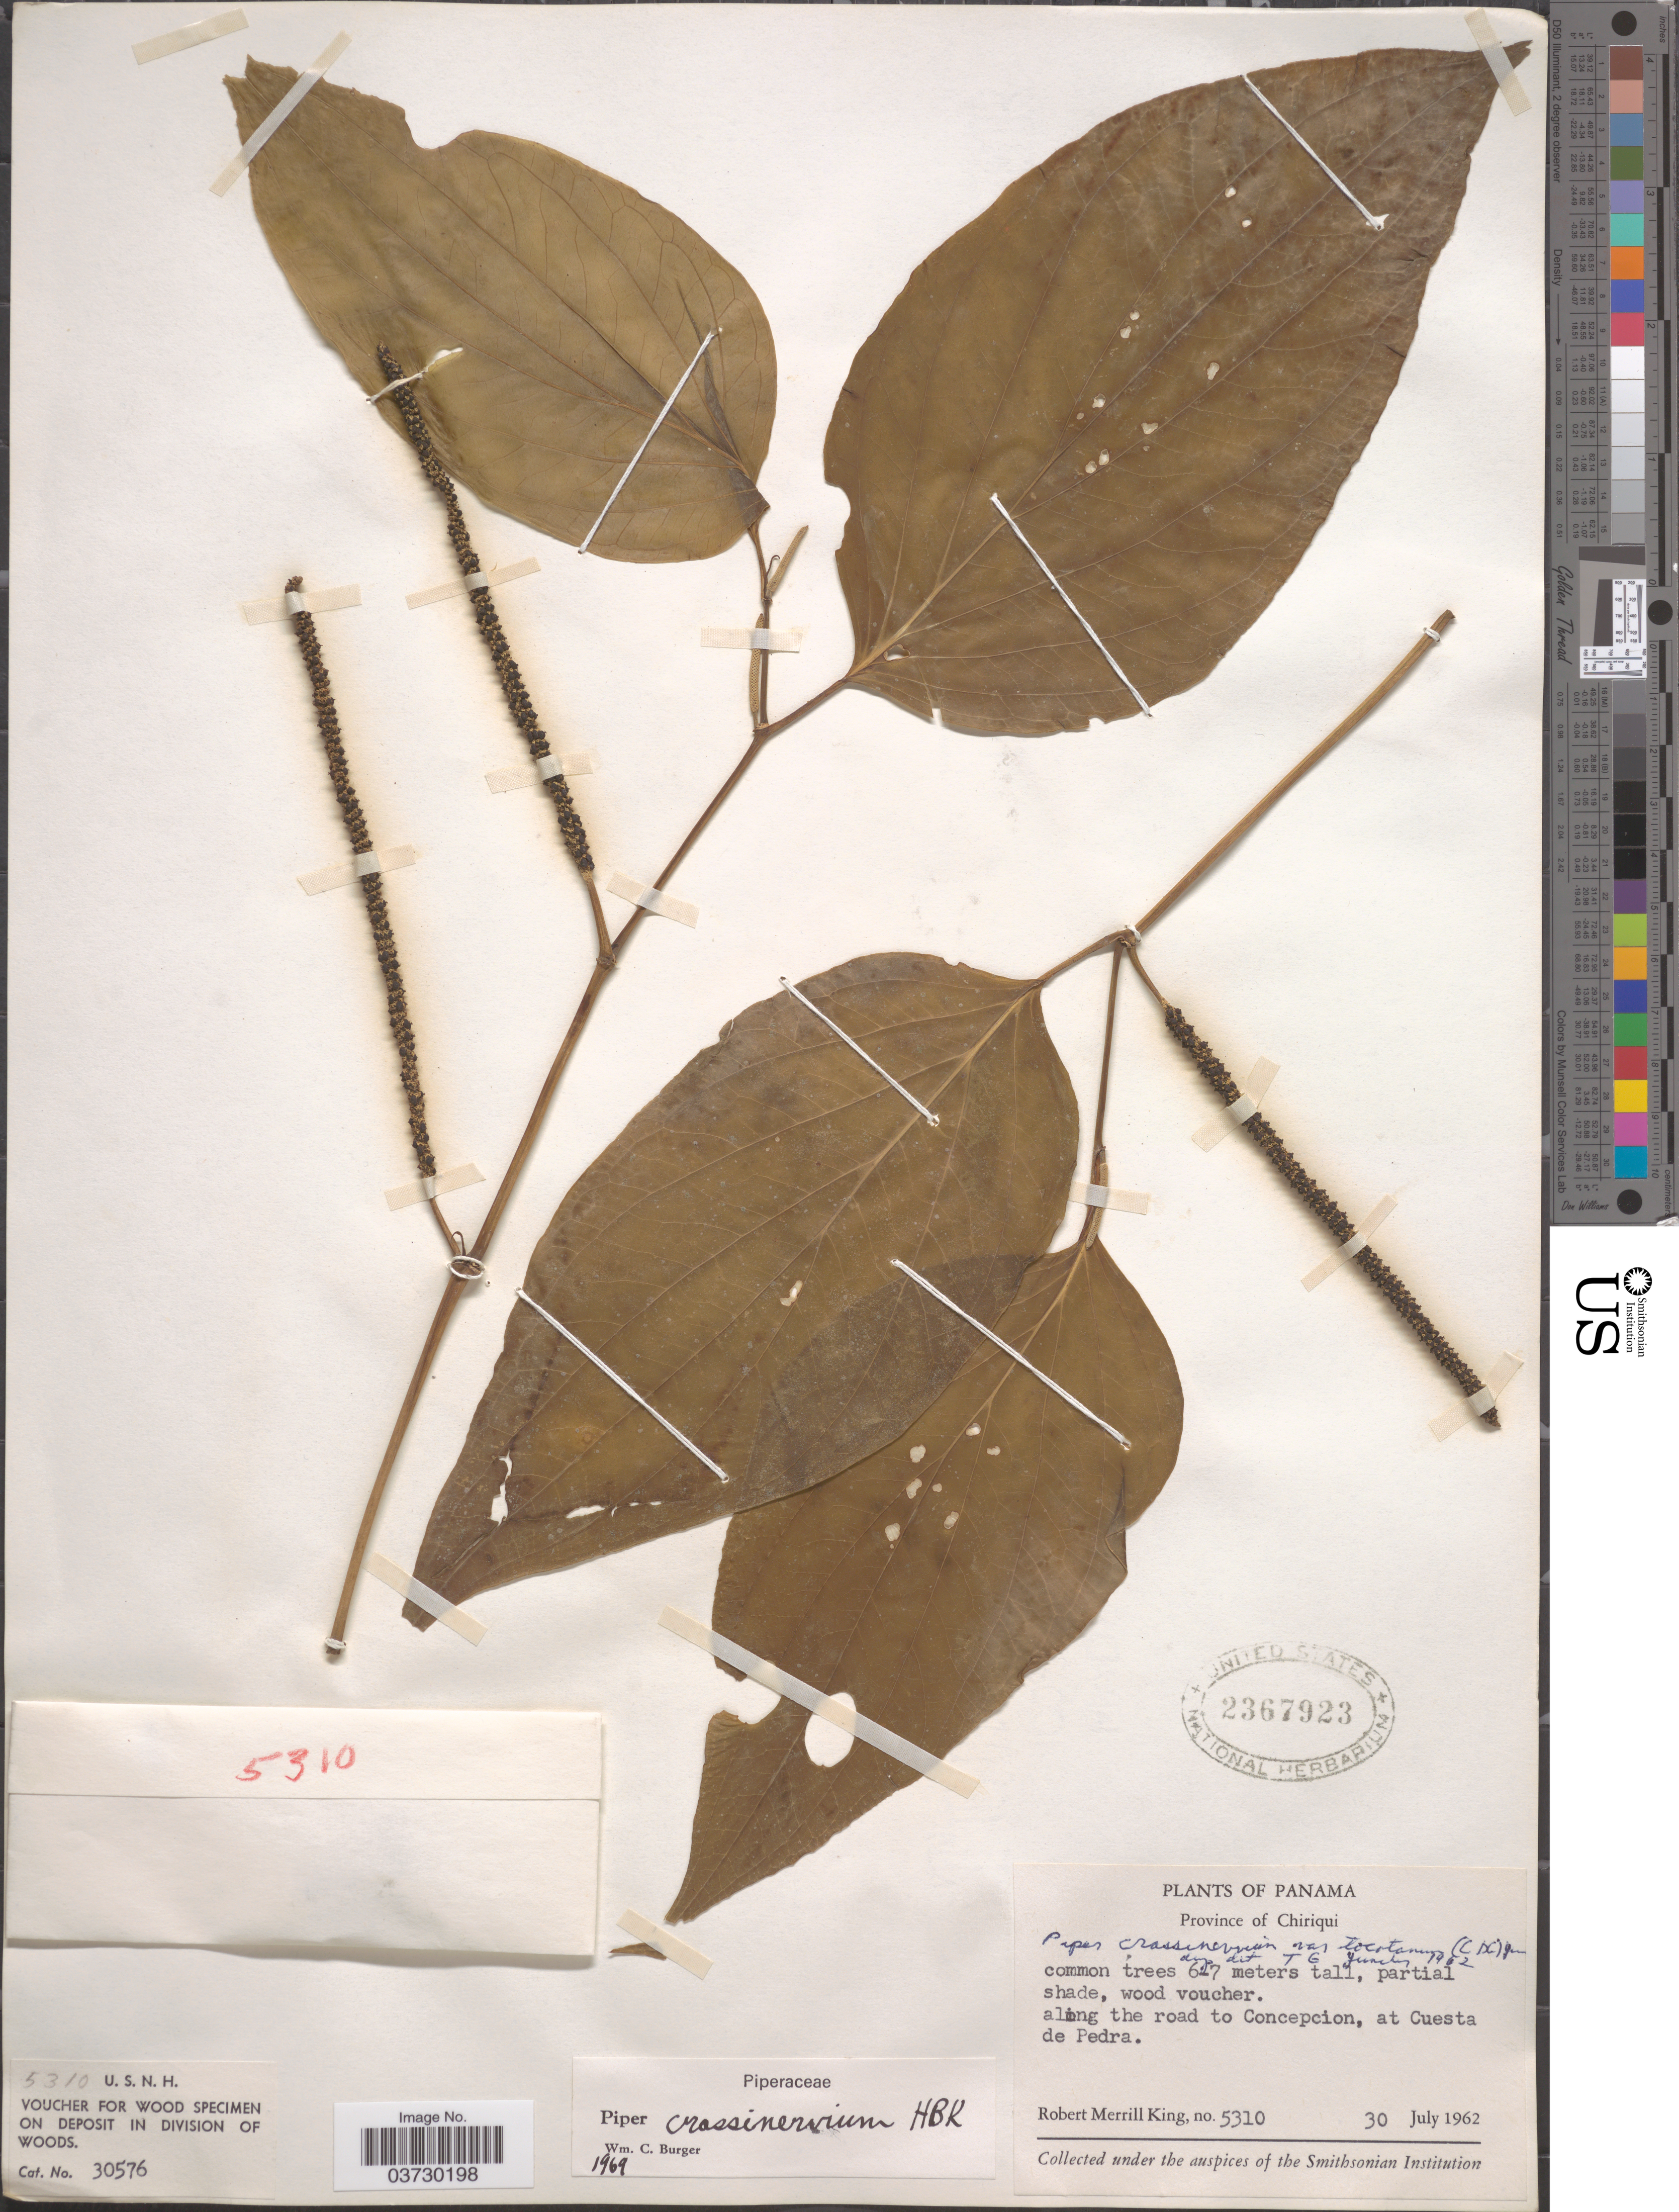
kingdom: Plantae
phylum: Tracheophyta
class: Magnoliopsida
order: Piperales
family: Piperaceae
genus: Piper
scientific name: Piper crassinervium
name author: Kunth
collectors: R. M. King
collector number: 5310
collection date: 1962-07-30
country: Panama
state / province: Chiriqui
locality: Along the road to Concepcion, at Cuesta de Pedra.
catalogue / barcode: US 2367923